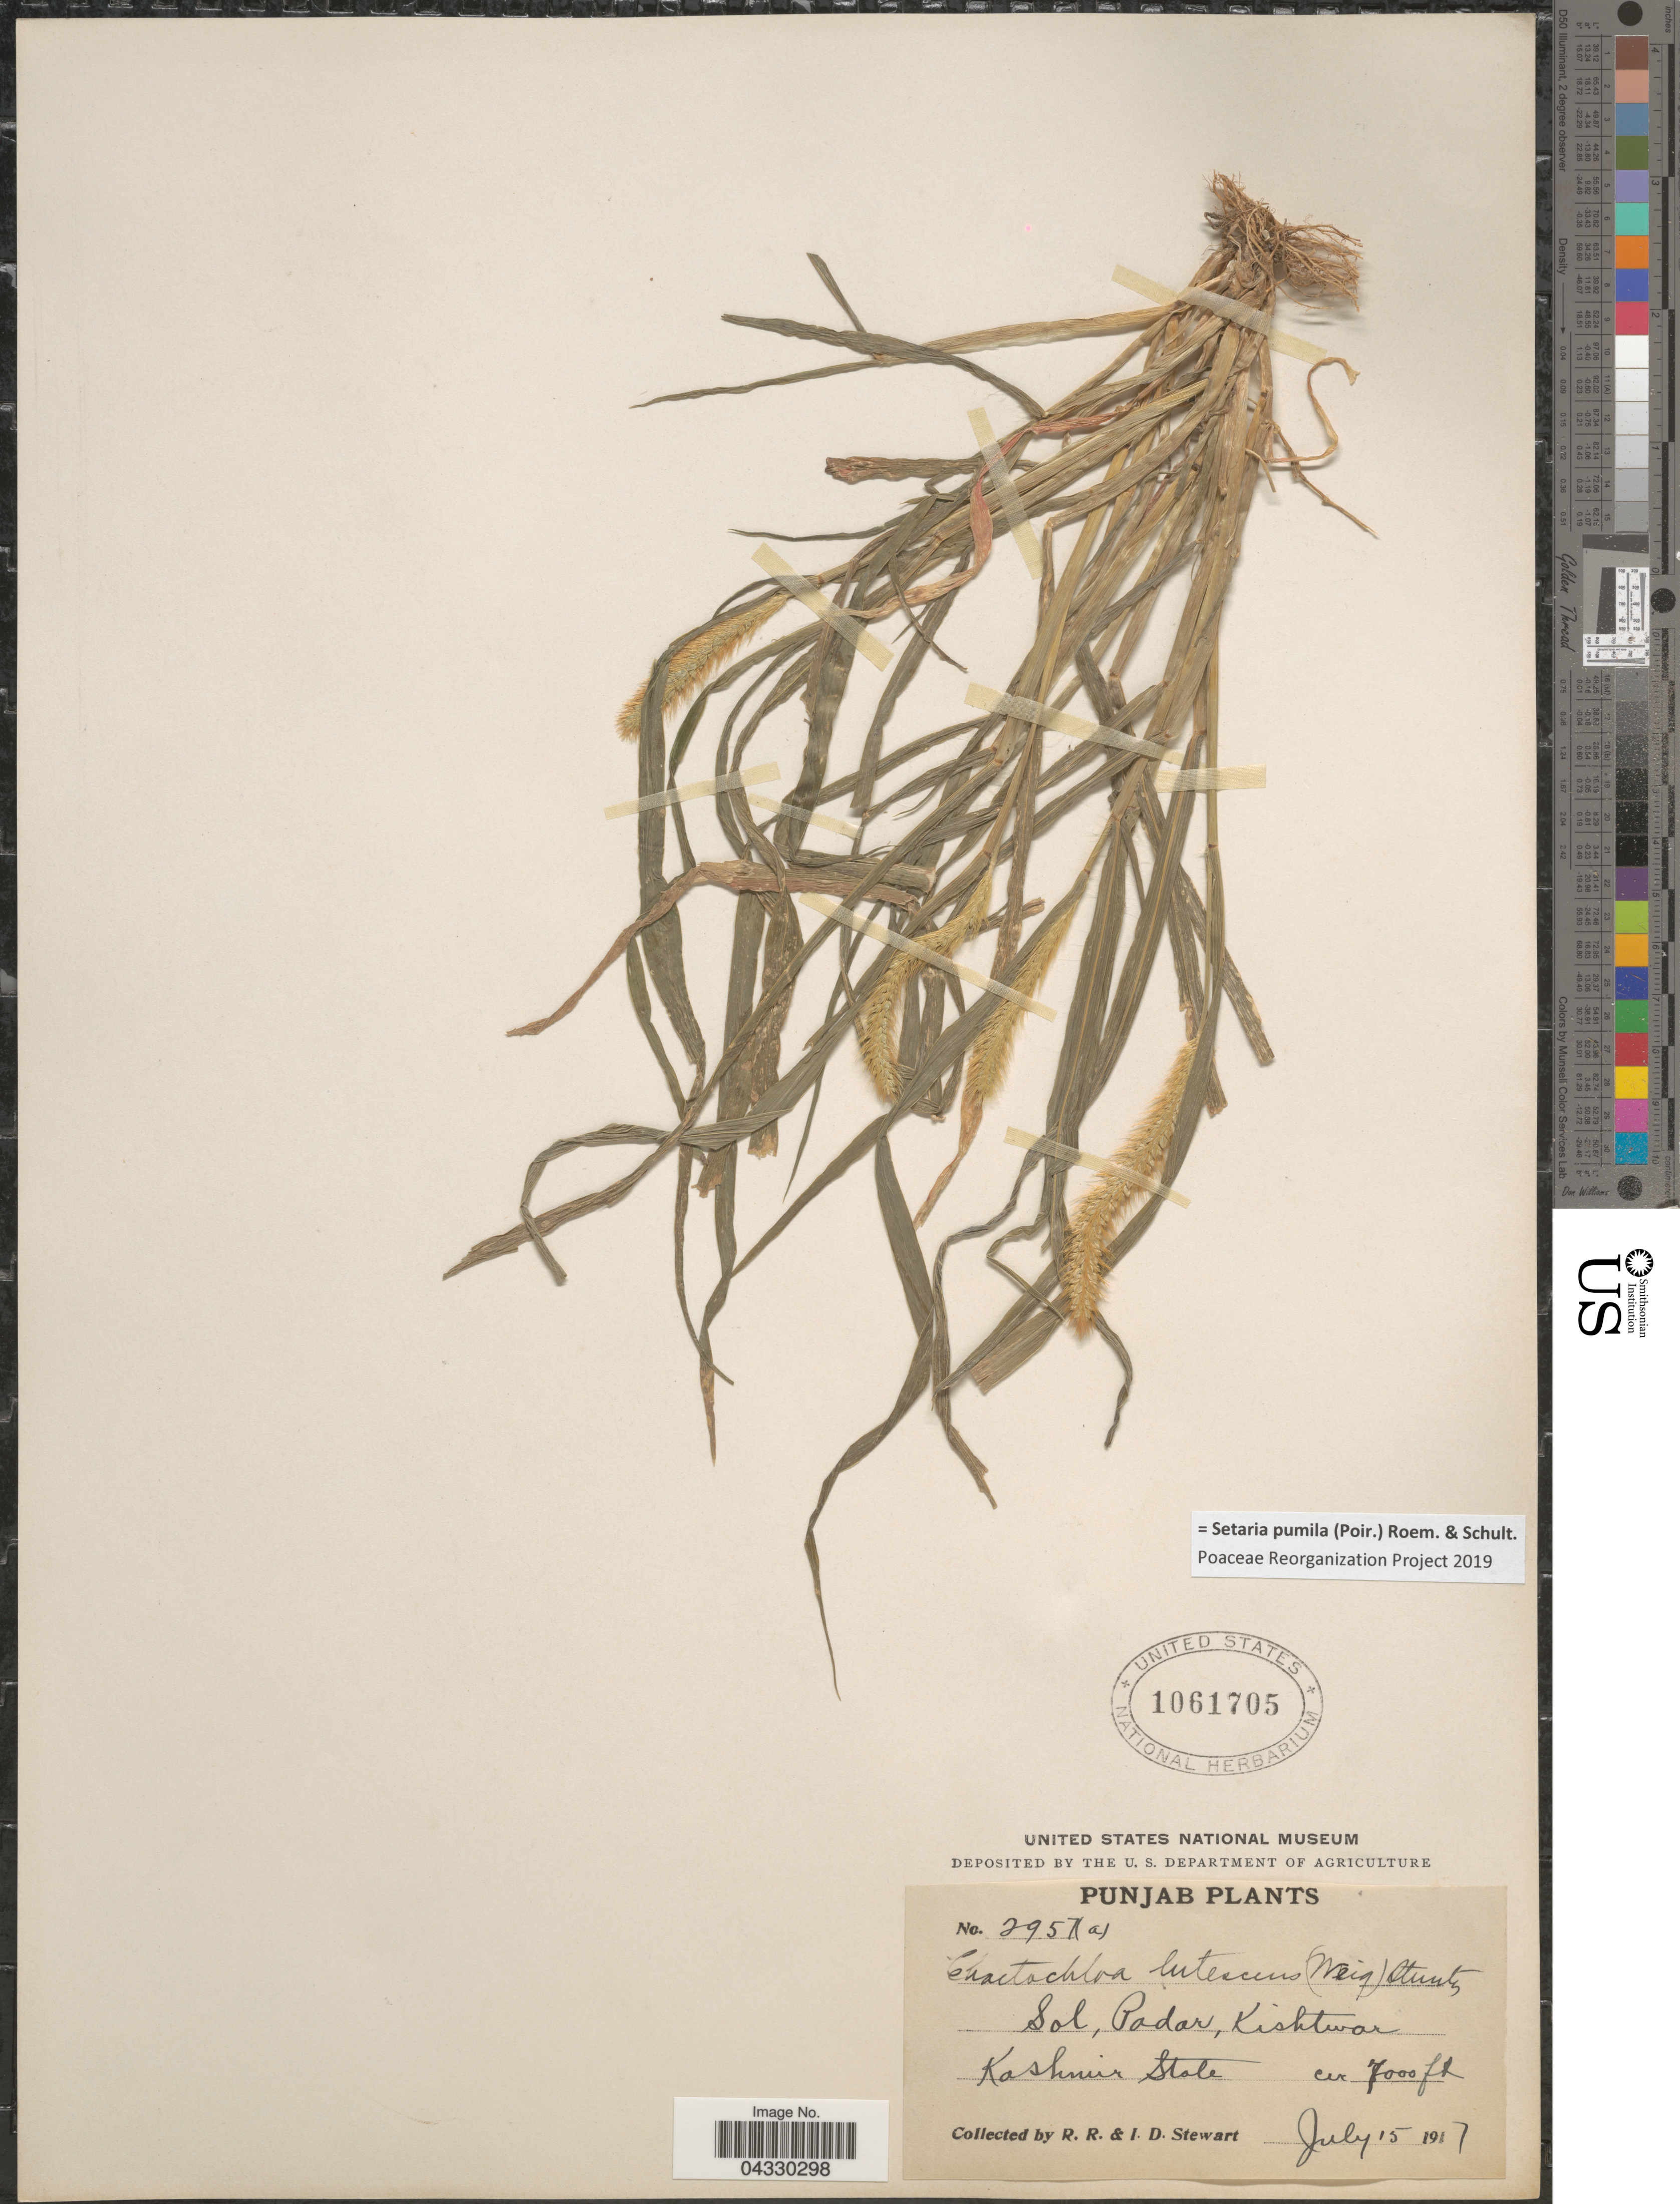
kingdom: Plantae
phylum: Tracheophyta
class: Liliopsida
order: Poales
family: Poaceae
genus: Setaria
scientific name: Setaria pumila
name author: (Poir.) Roem. & Schult.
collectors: R. Stewart & I. Stewart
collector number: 2957(a)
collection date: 1917-07-15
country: India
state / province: Jammu and Kashmir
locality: Sol, Padar, Kishtwar. Kashmir Stole.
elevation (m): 2134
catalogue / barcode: US 1061705